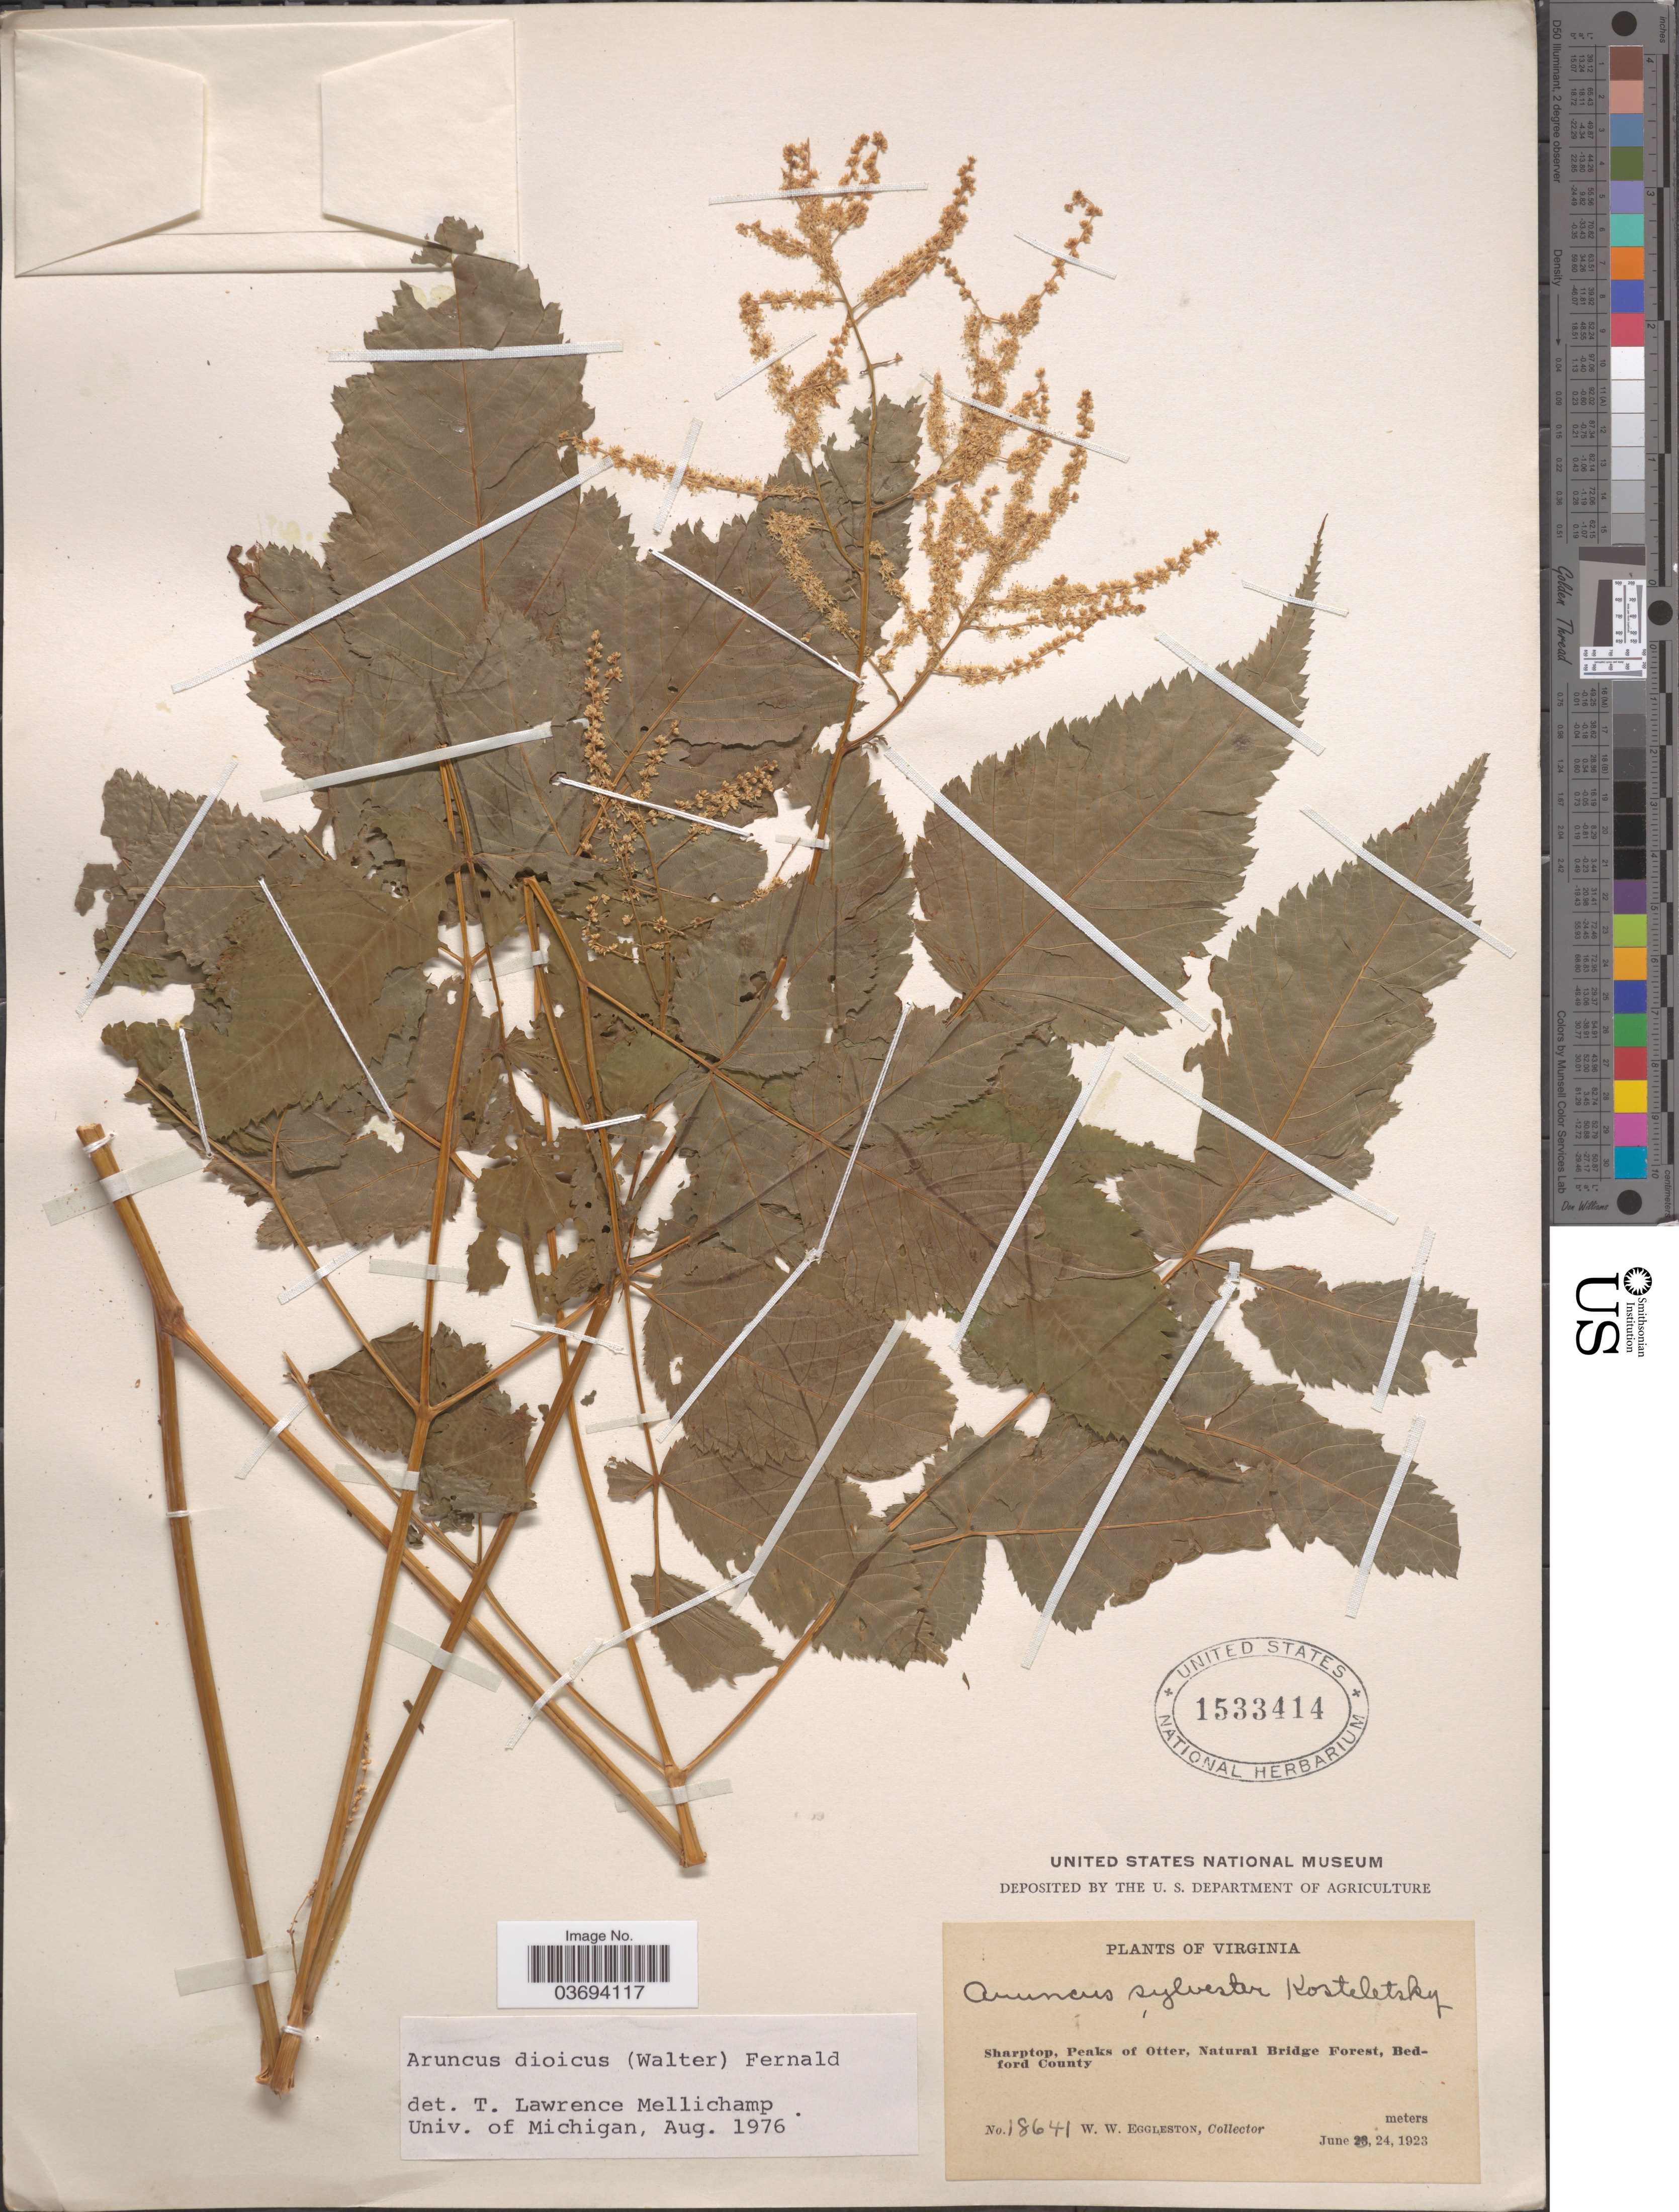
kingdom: Plantae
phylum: Tracheophyta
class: Magnoliopsida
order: Rosales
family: Rosaceae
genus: Aruncus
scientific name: Aruncus dioicus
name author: (Walter) Fernald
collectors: W. W. Eggleston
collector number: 18641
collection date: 1923-06-24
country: United States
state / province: Virginia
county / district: Bedford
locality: Sharptop, Peaks of Otter, Natural Bridge Forest, Bedford County.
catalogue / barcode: US 1533414